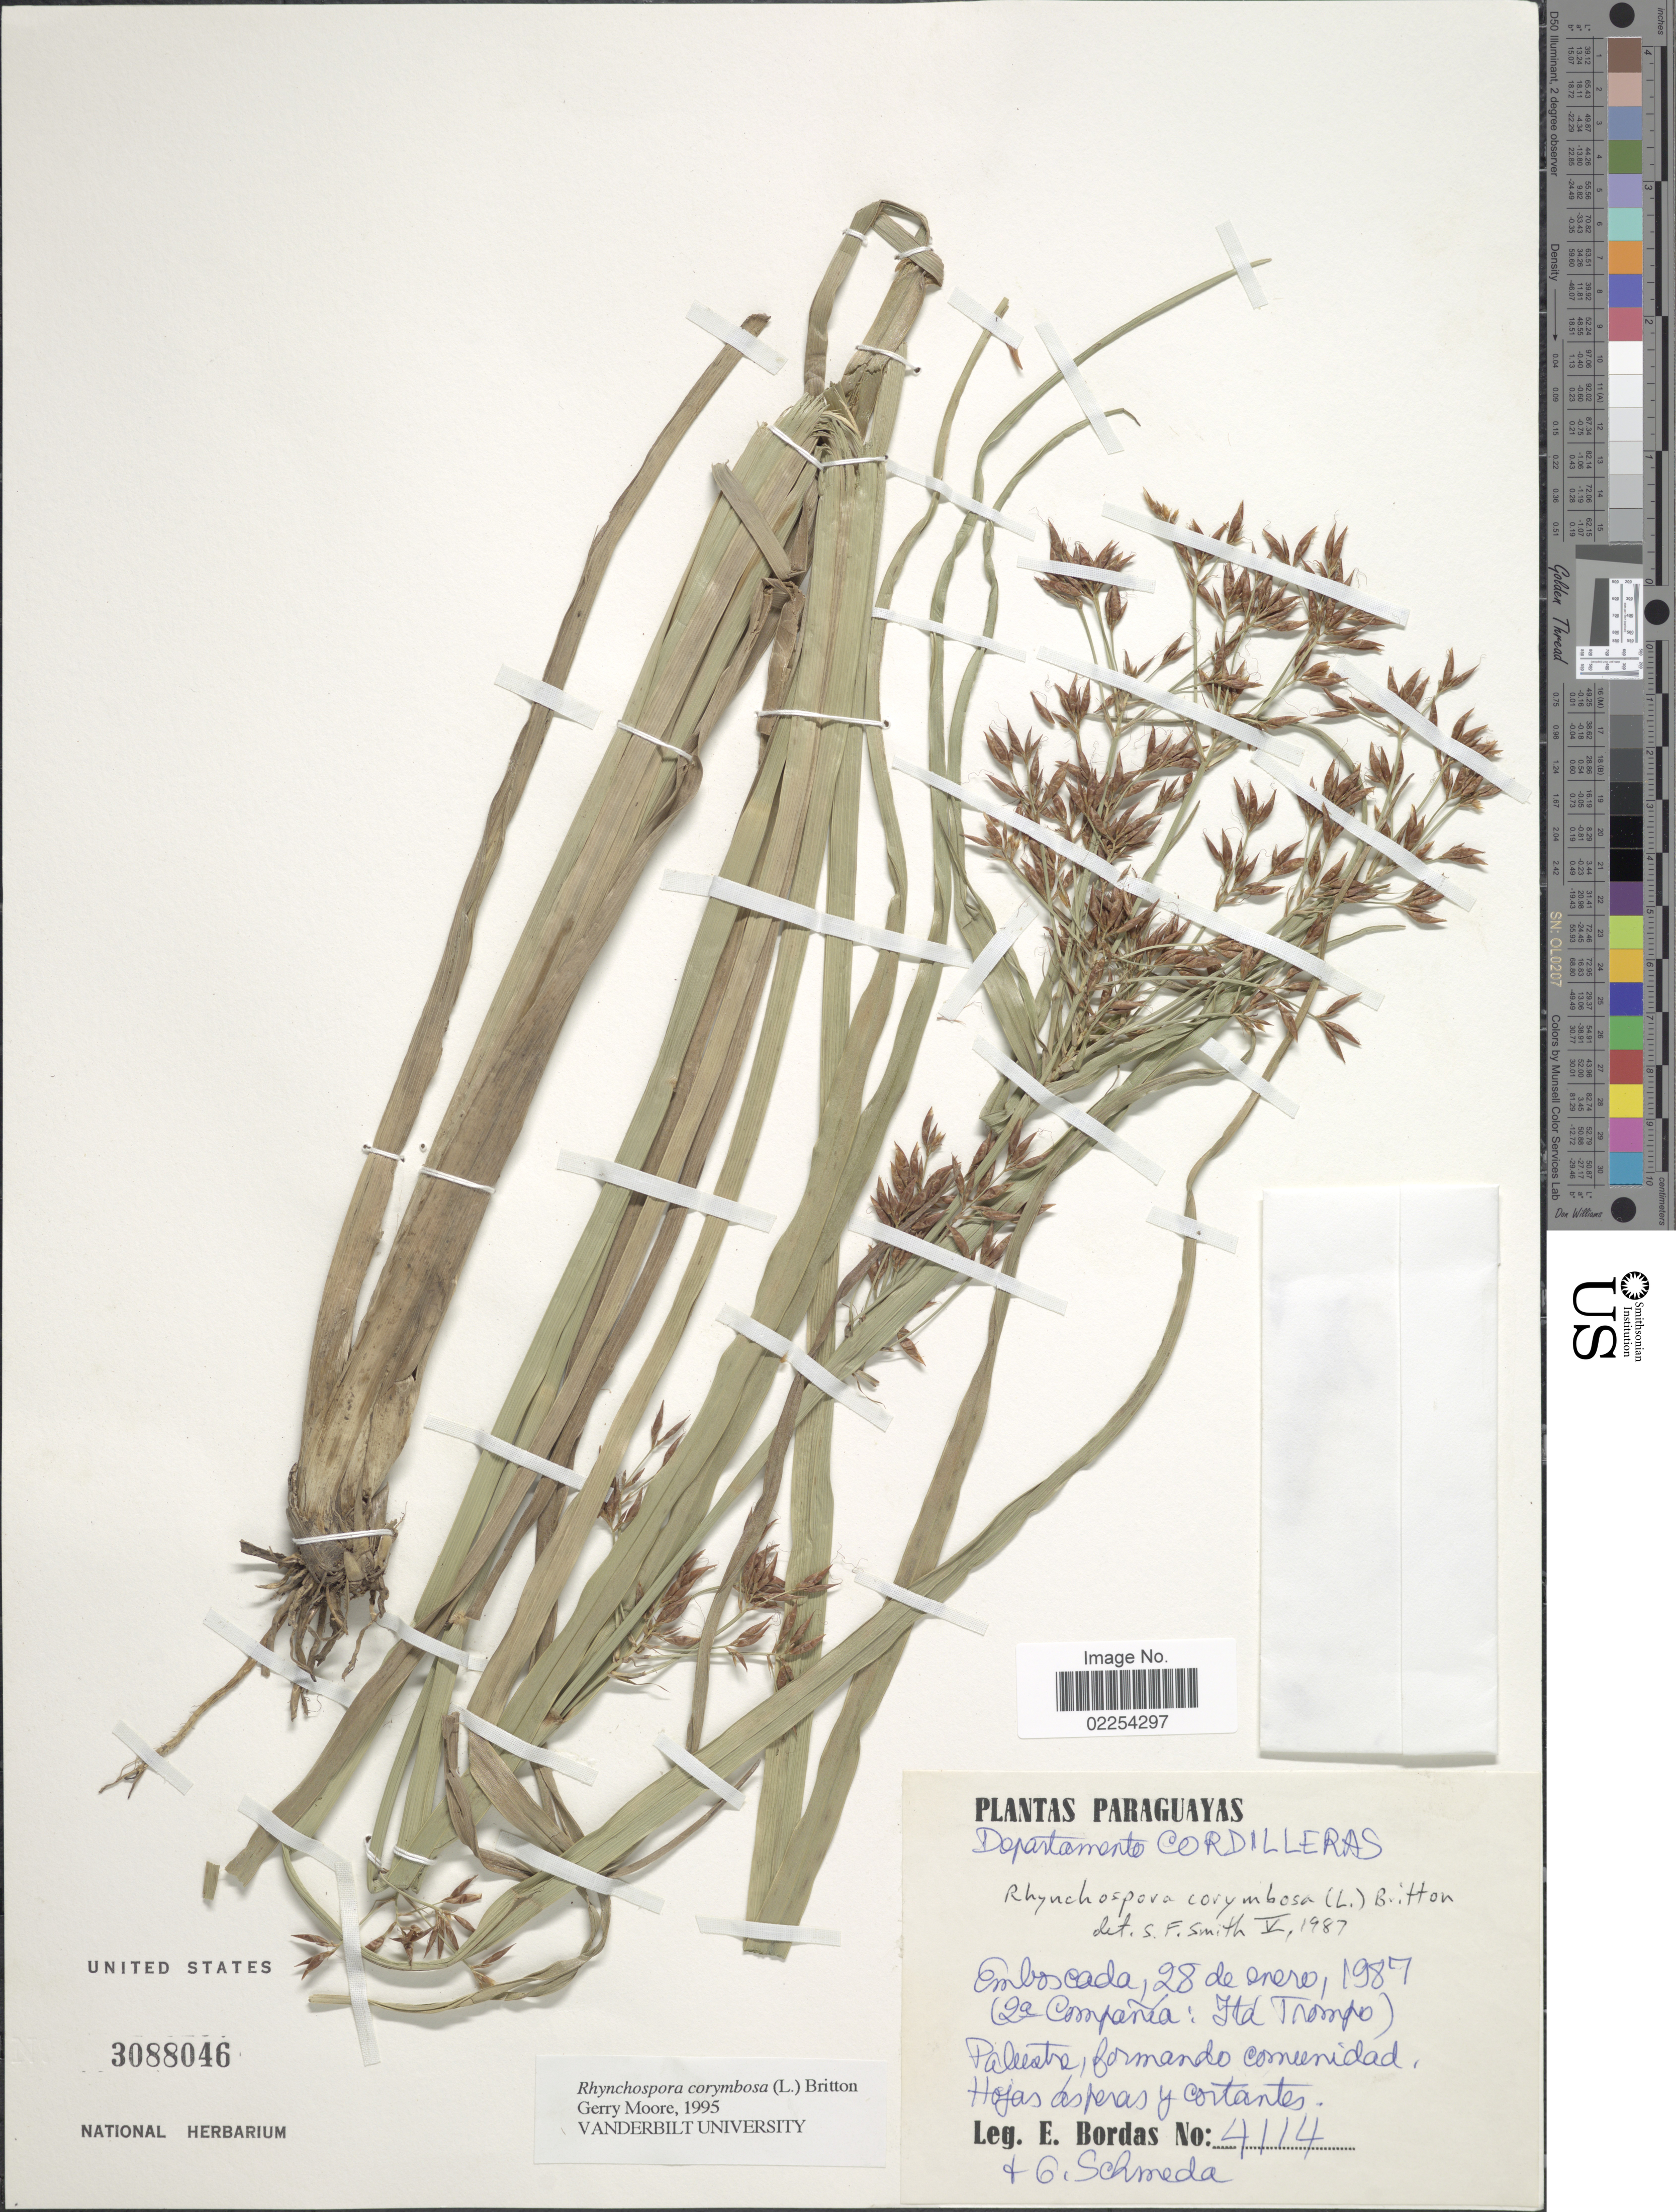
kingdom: Plantae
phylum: Tracheophyta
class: Liliopsida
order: Poales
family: Cyperaceae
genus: Rhynchospora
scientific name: Rhynchospora corymbosa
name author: (L.) Britton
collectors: E. Bordas & G. Schmeda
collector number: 4114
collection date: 1987-01-28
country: Paraguay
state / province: Cordillera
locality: Departamento Cordillera, Paluste formando comunidad, Hojas asperas y cortantes, Emboscada, (2a compania: Itd Trompo)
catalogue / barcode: US 3088046